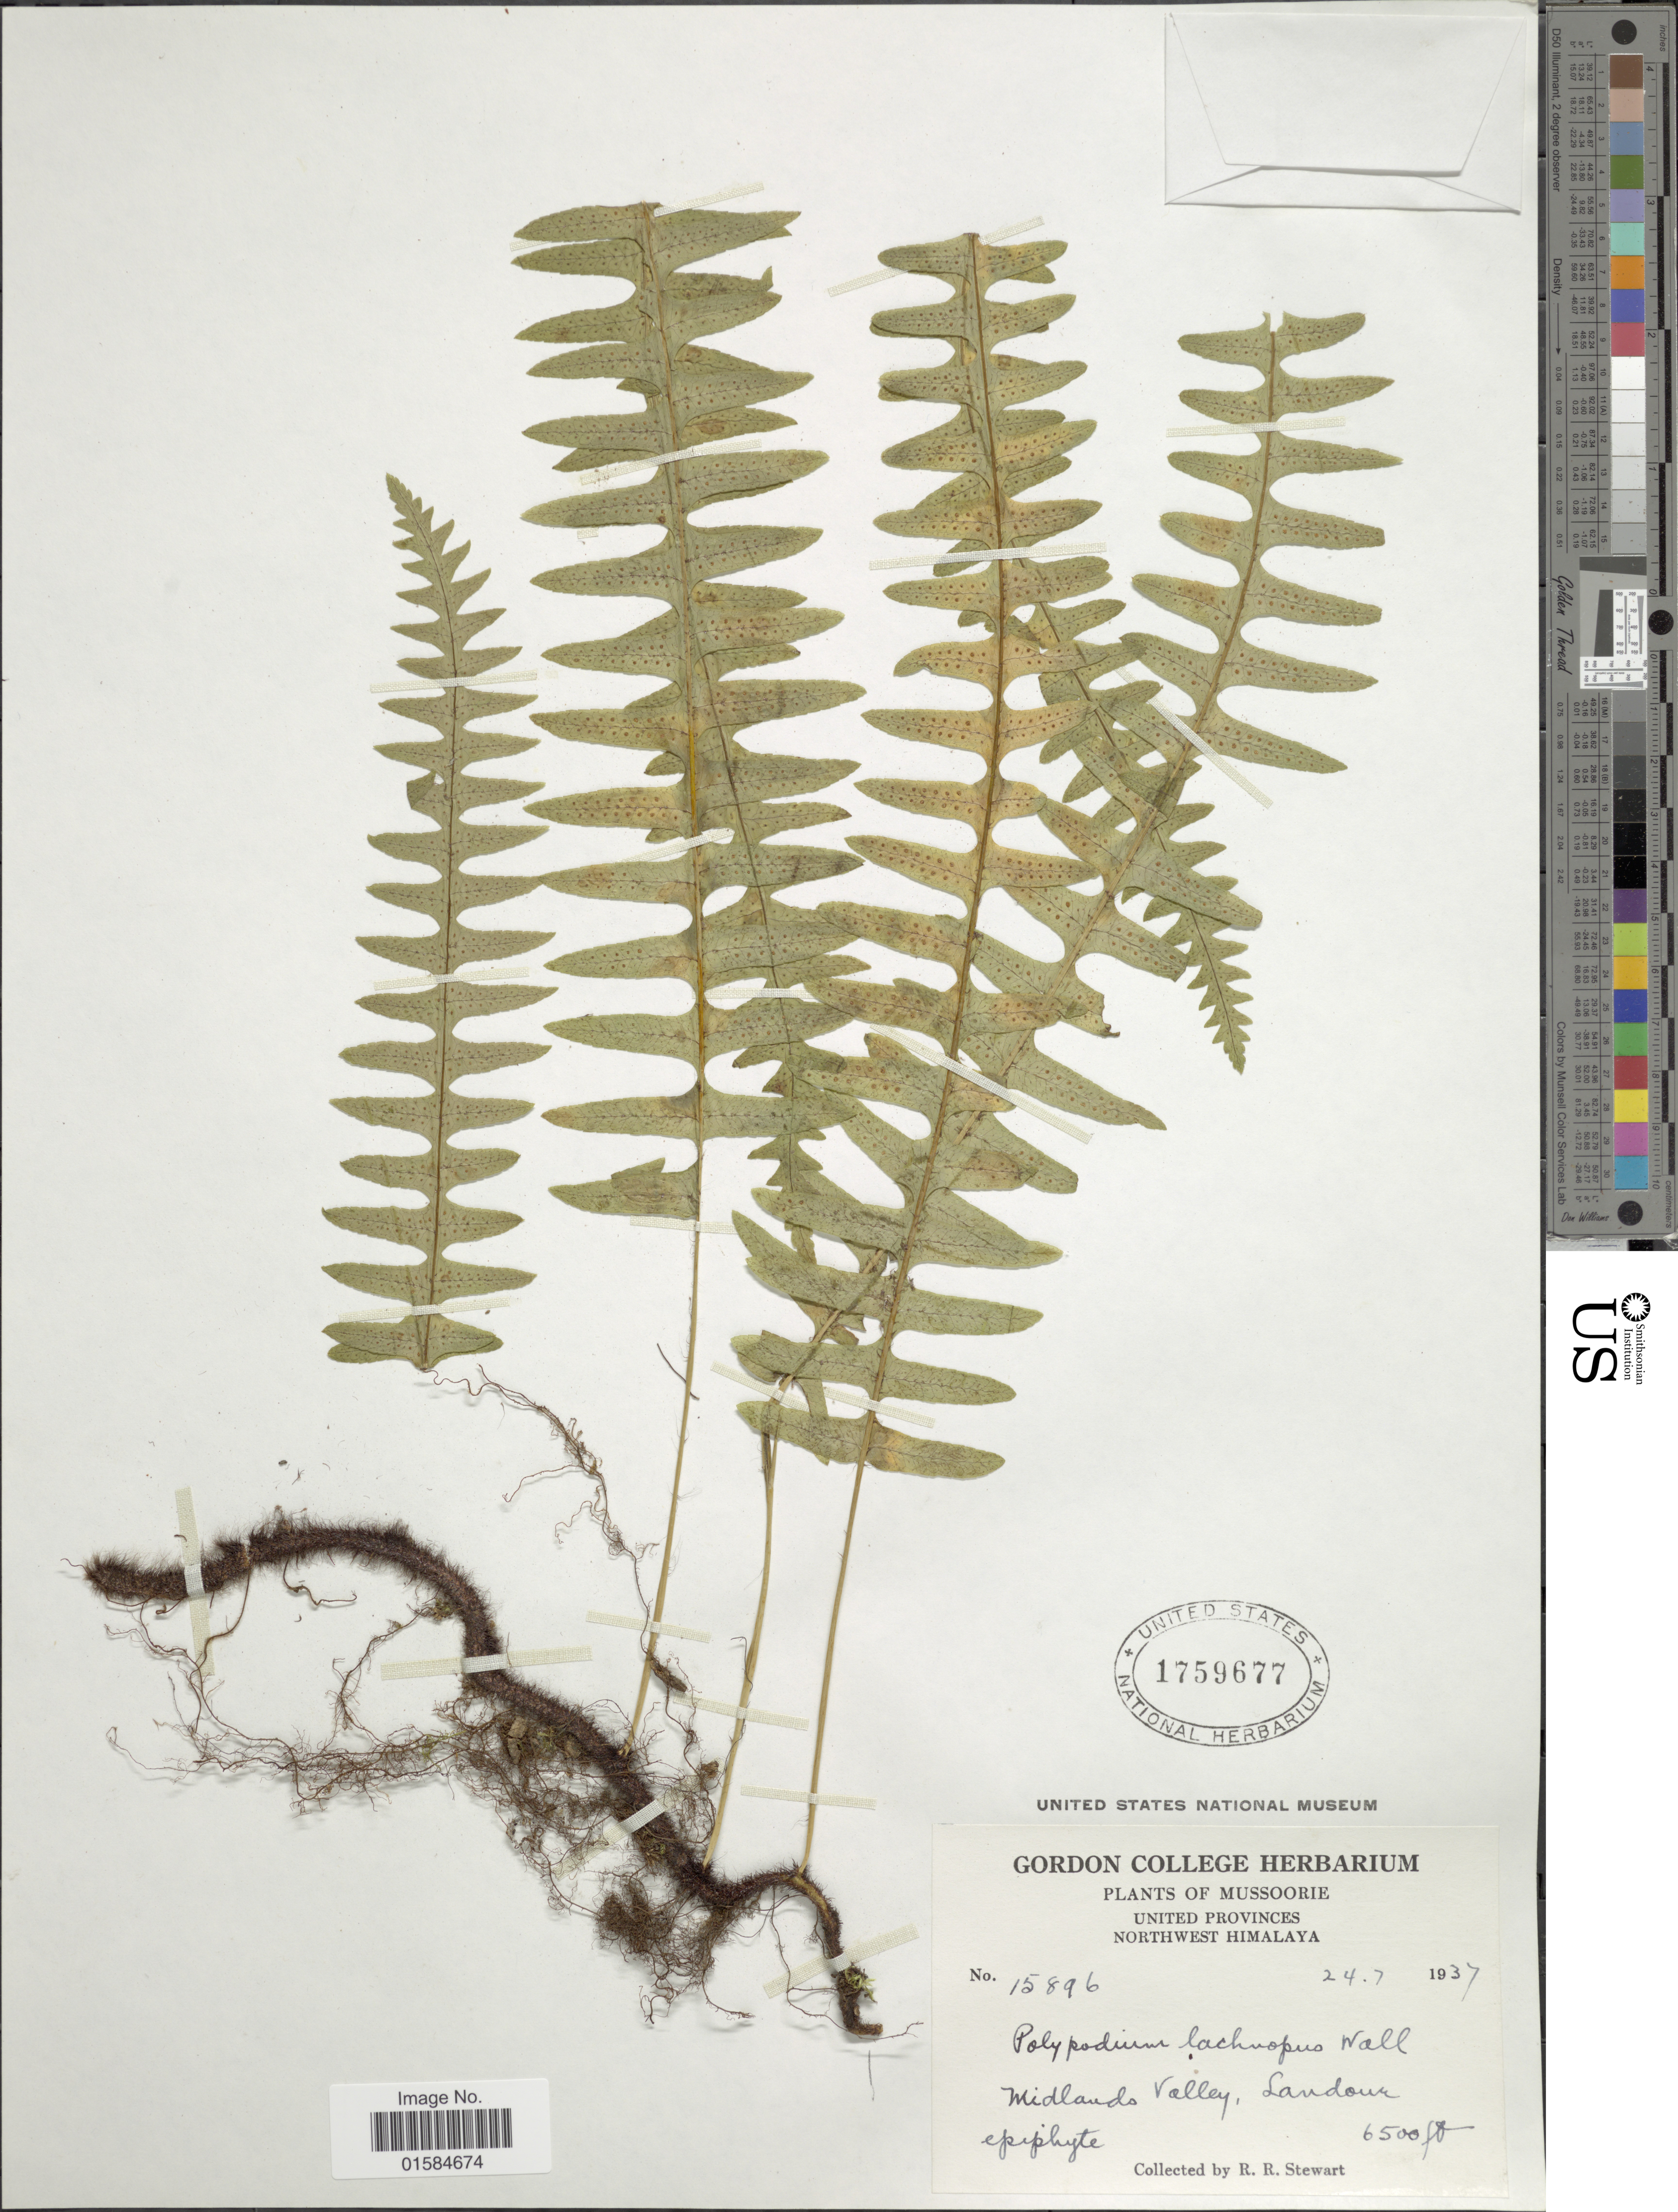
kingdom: Plantae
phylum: Tracheophyta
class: Polypodiopsida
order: Polypodiales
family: Polypodiaceae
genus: Goniophlebium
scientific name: Goniophlebium lachnopus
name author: (Wall. ex Hook.) J. Sm.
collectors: R. R. Stewart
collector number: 15896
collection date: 1937-07-24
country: India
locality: Mussoorie, United Provinces, Northwest Himalaya, Midlands Valley, Landour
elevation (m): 1981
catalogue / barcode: US 1759677